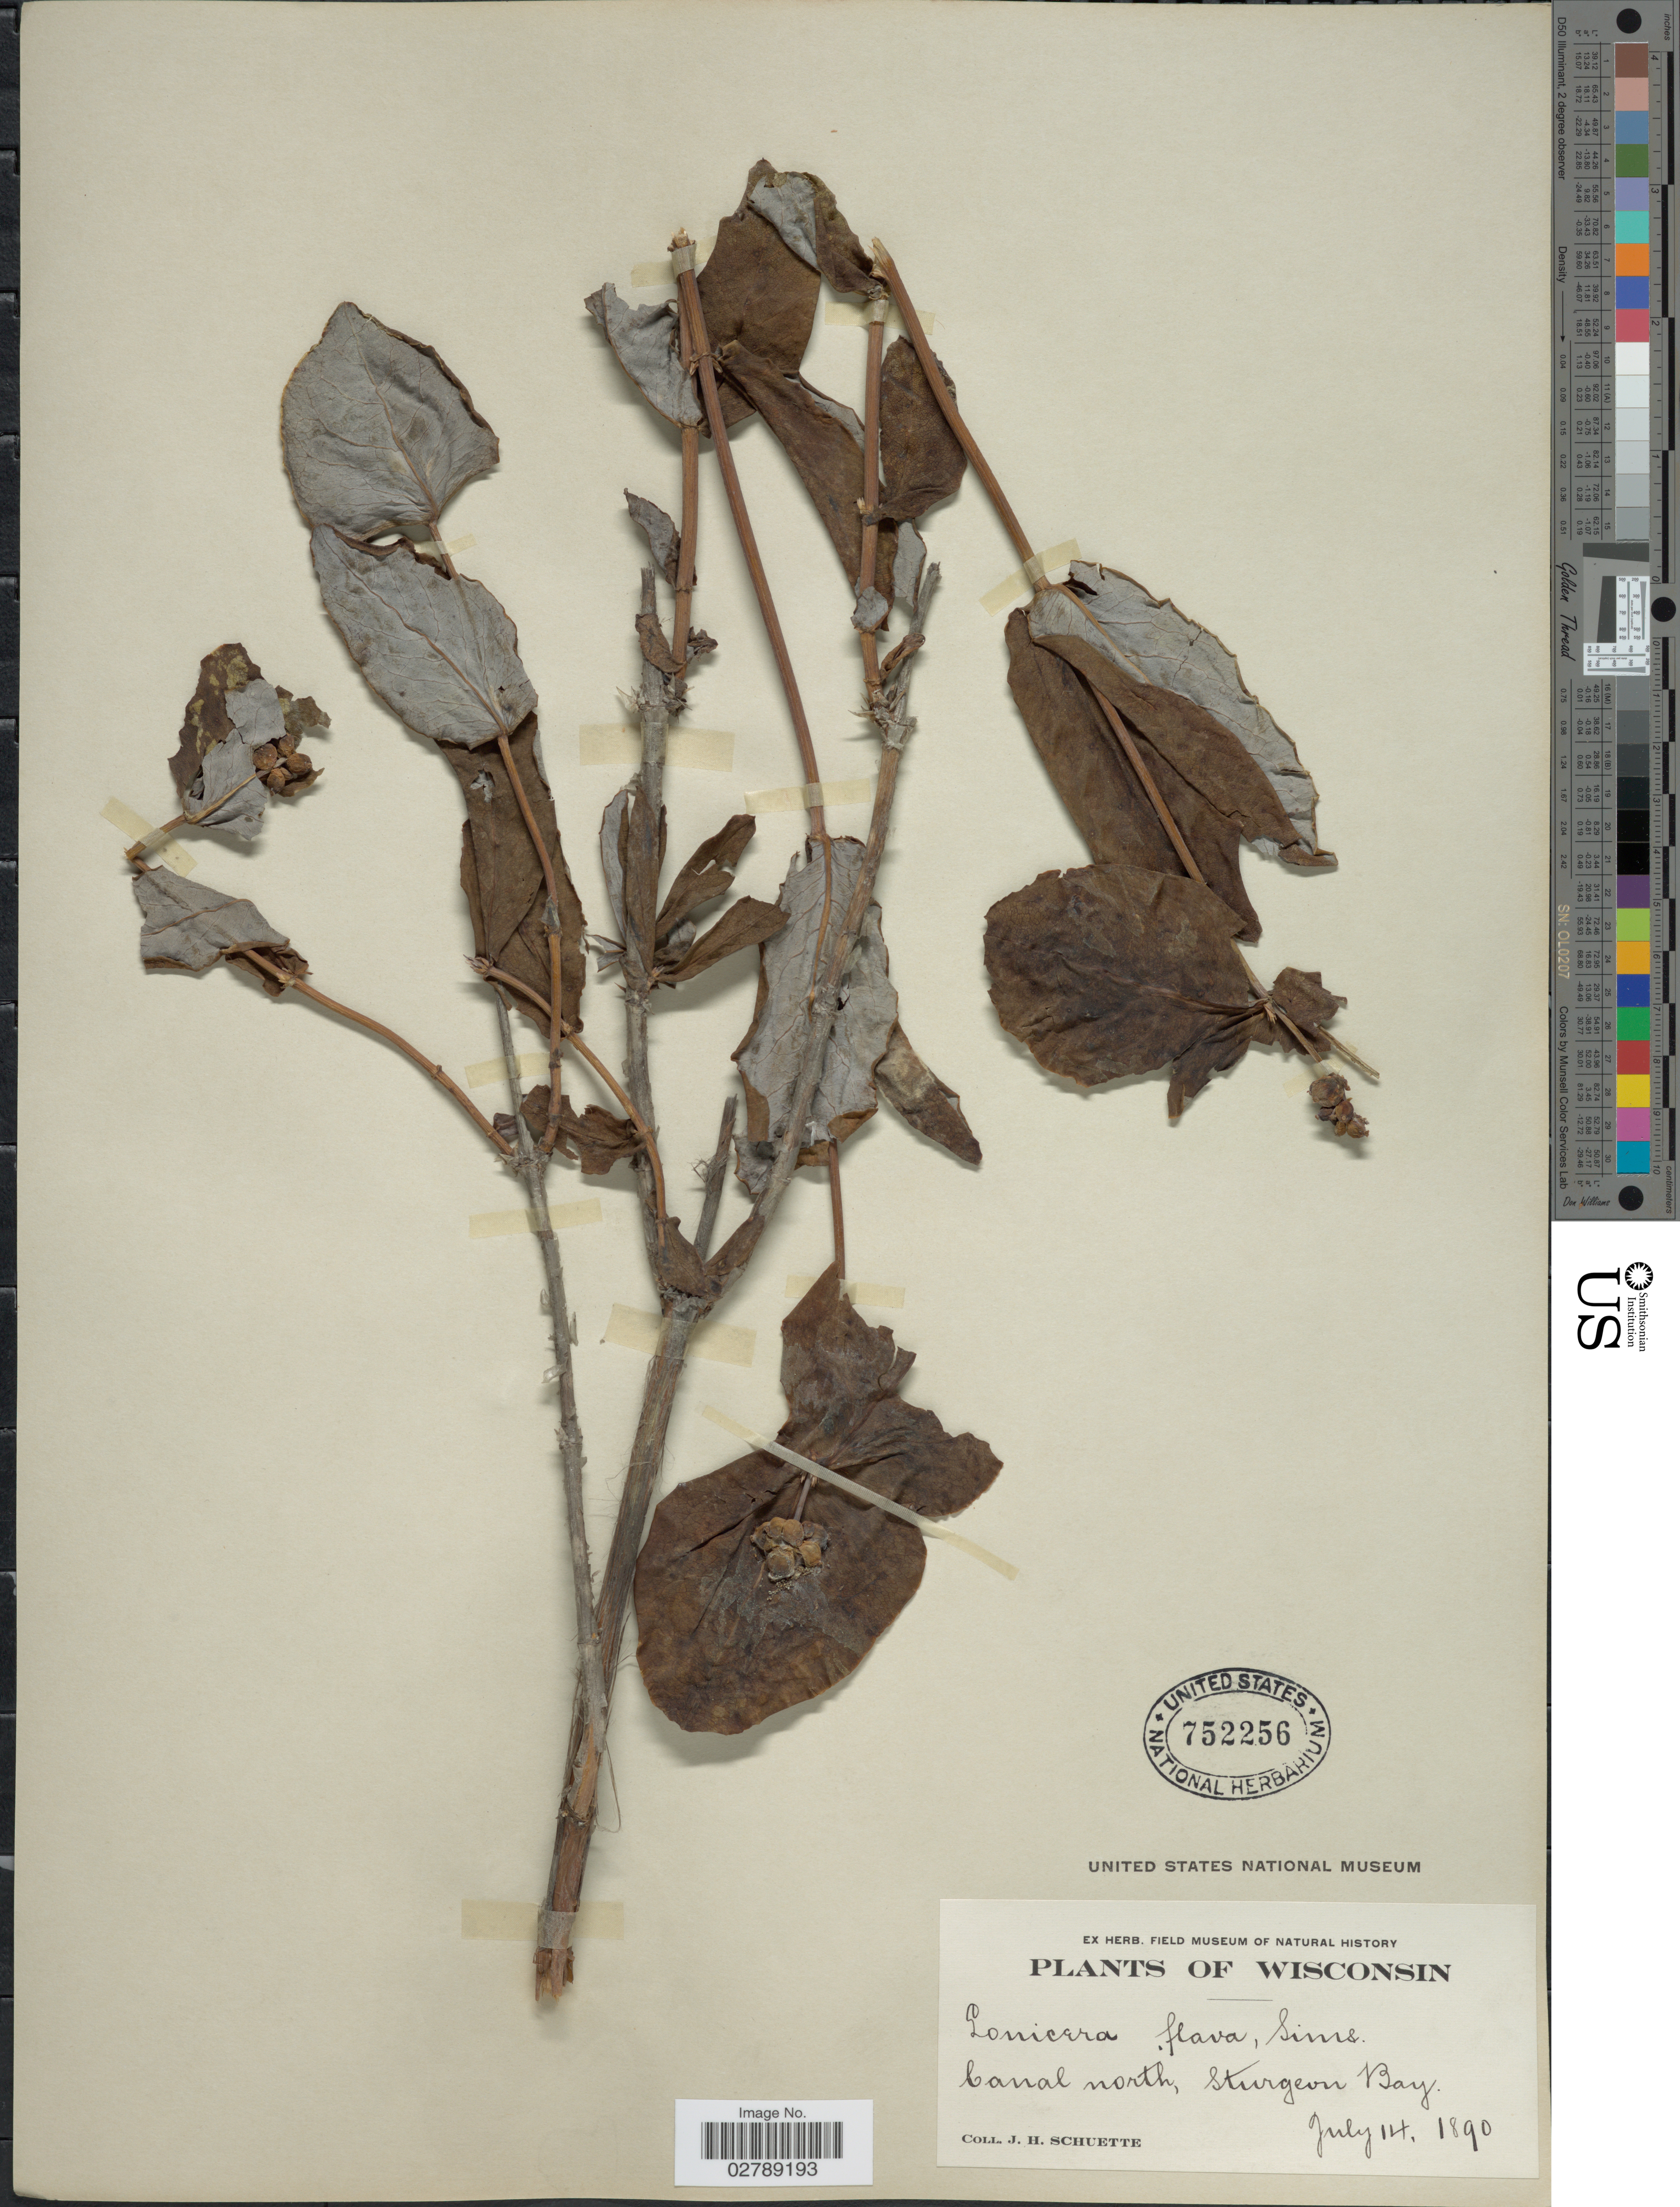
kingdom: Plantae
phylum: Tracheophyta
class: Magnoliopsida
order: Dipsacales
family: Caprifoliaceae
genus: Lonicera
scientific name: Lonicera flava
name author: Sims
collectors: J. H. Schuette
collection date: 1890-07-14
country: United States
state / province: Wisconsin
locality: Canal north, Sturgeon Bay.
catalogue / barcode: US 752256